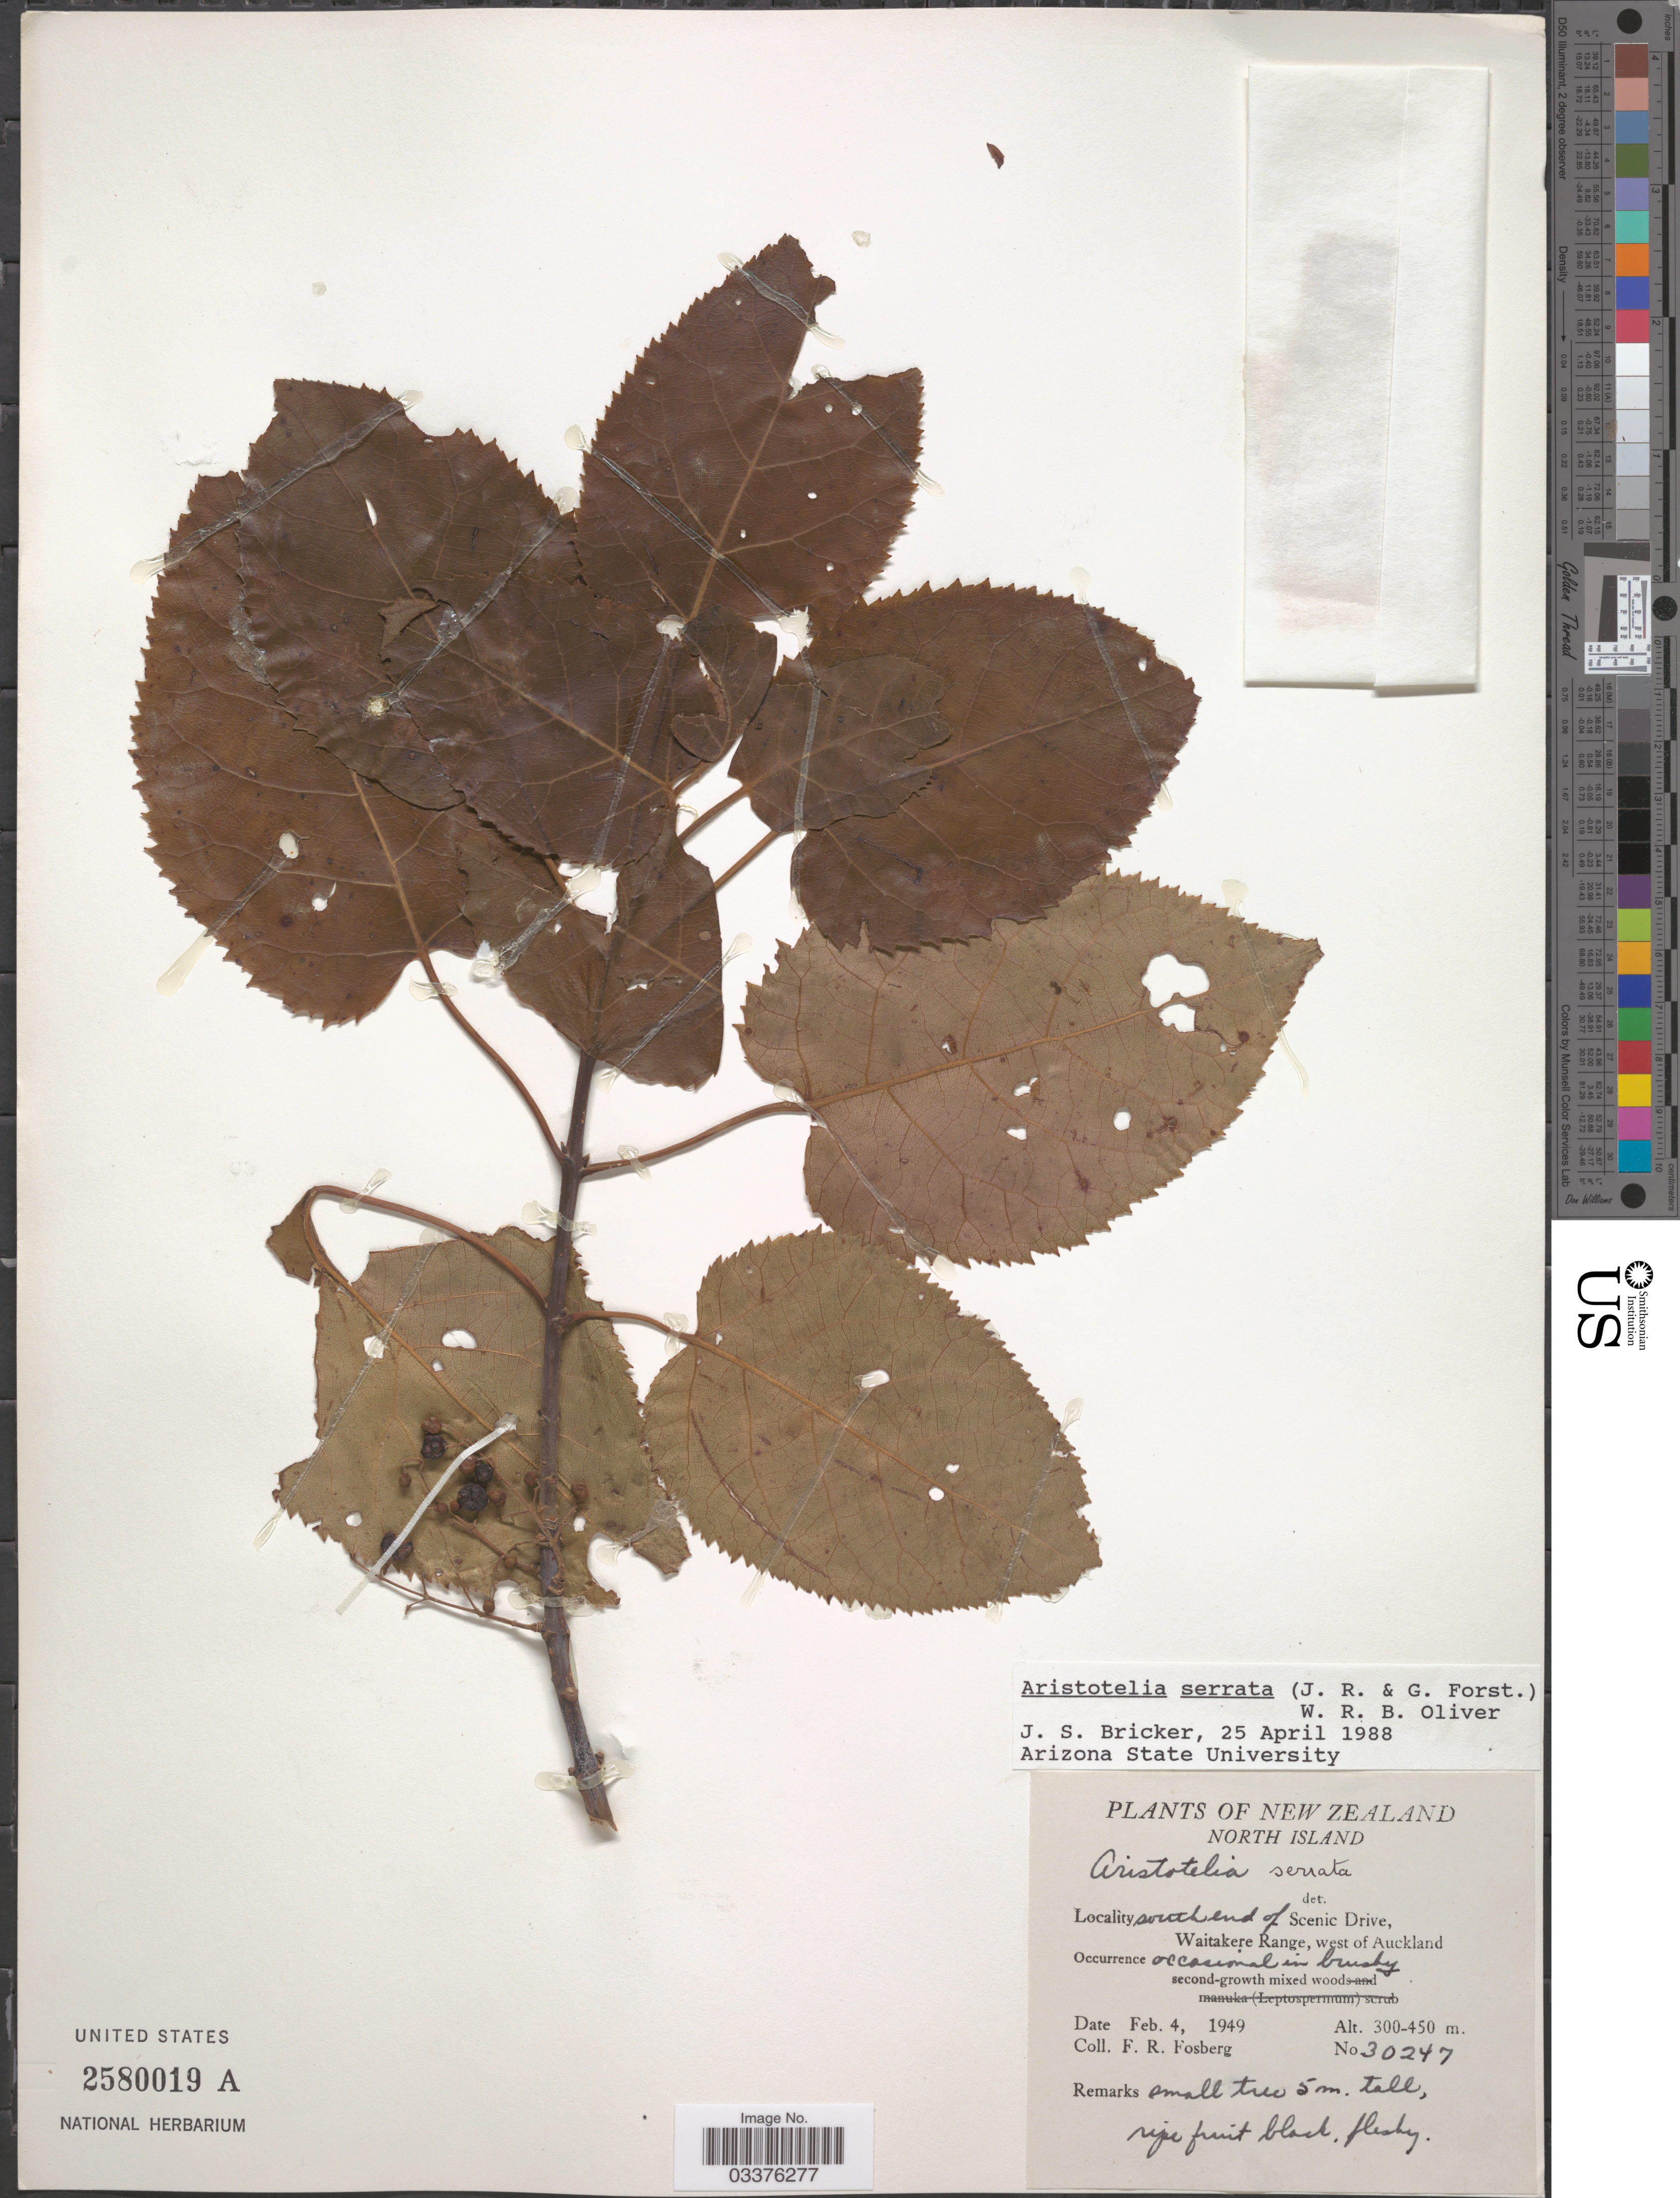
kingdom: Plantae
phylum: Tracheophyta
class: Magnoliopsida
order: Oxalidales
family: Elaeocarpaceae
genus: Aristotelia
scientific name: Aristotelia serrata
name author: Oliv.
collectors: F. R. Fosberg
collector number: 30247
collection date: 1949-02-04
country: New Zealand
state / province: Auckland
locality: North Island. Scenic Drive, Waitakere Range, west of Auckland.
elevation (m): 300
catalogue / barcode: US 2580019A